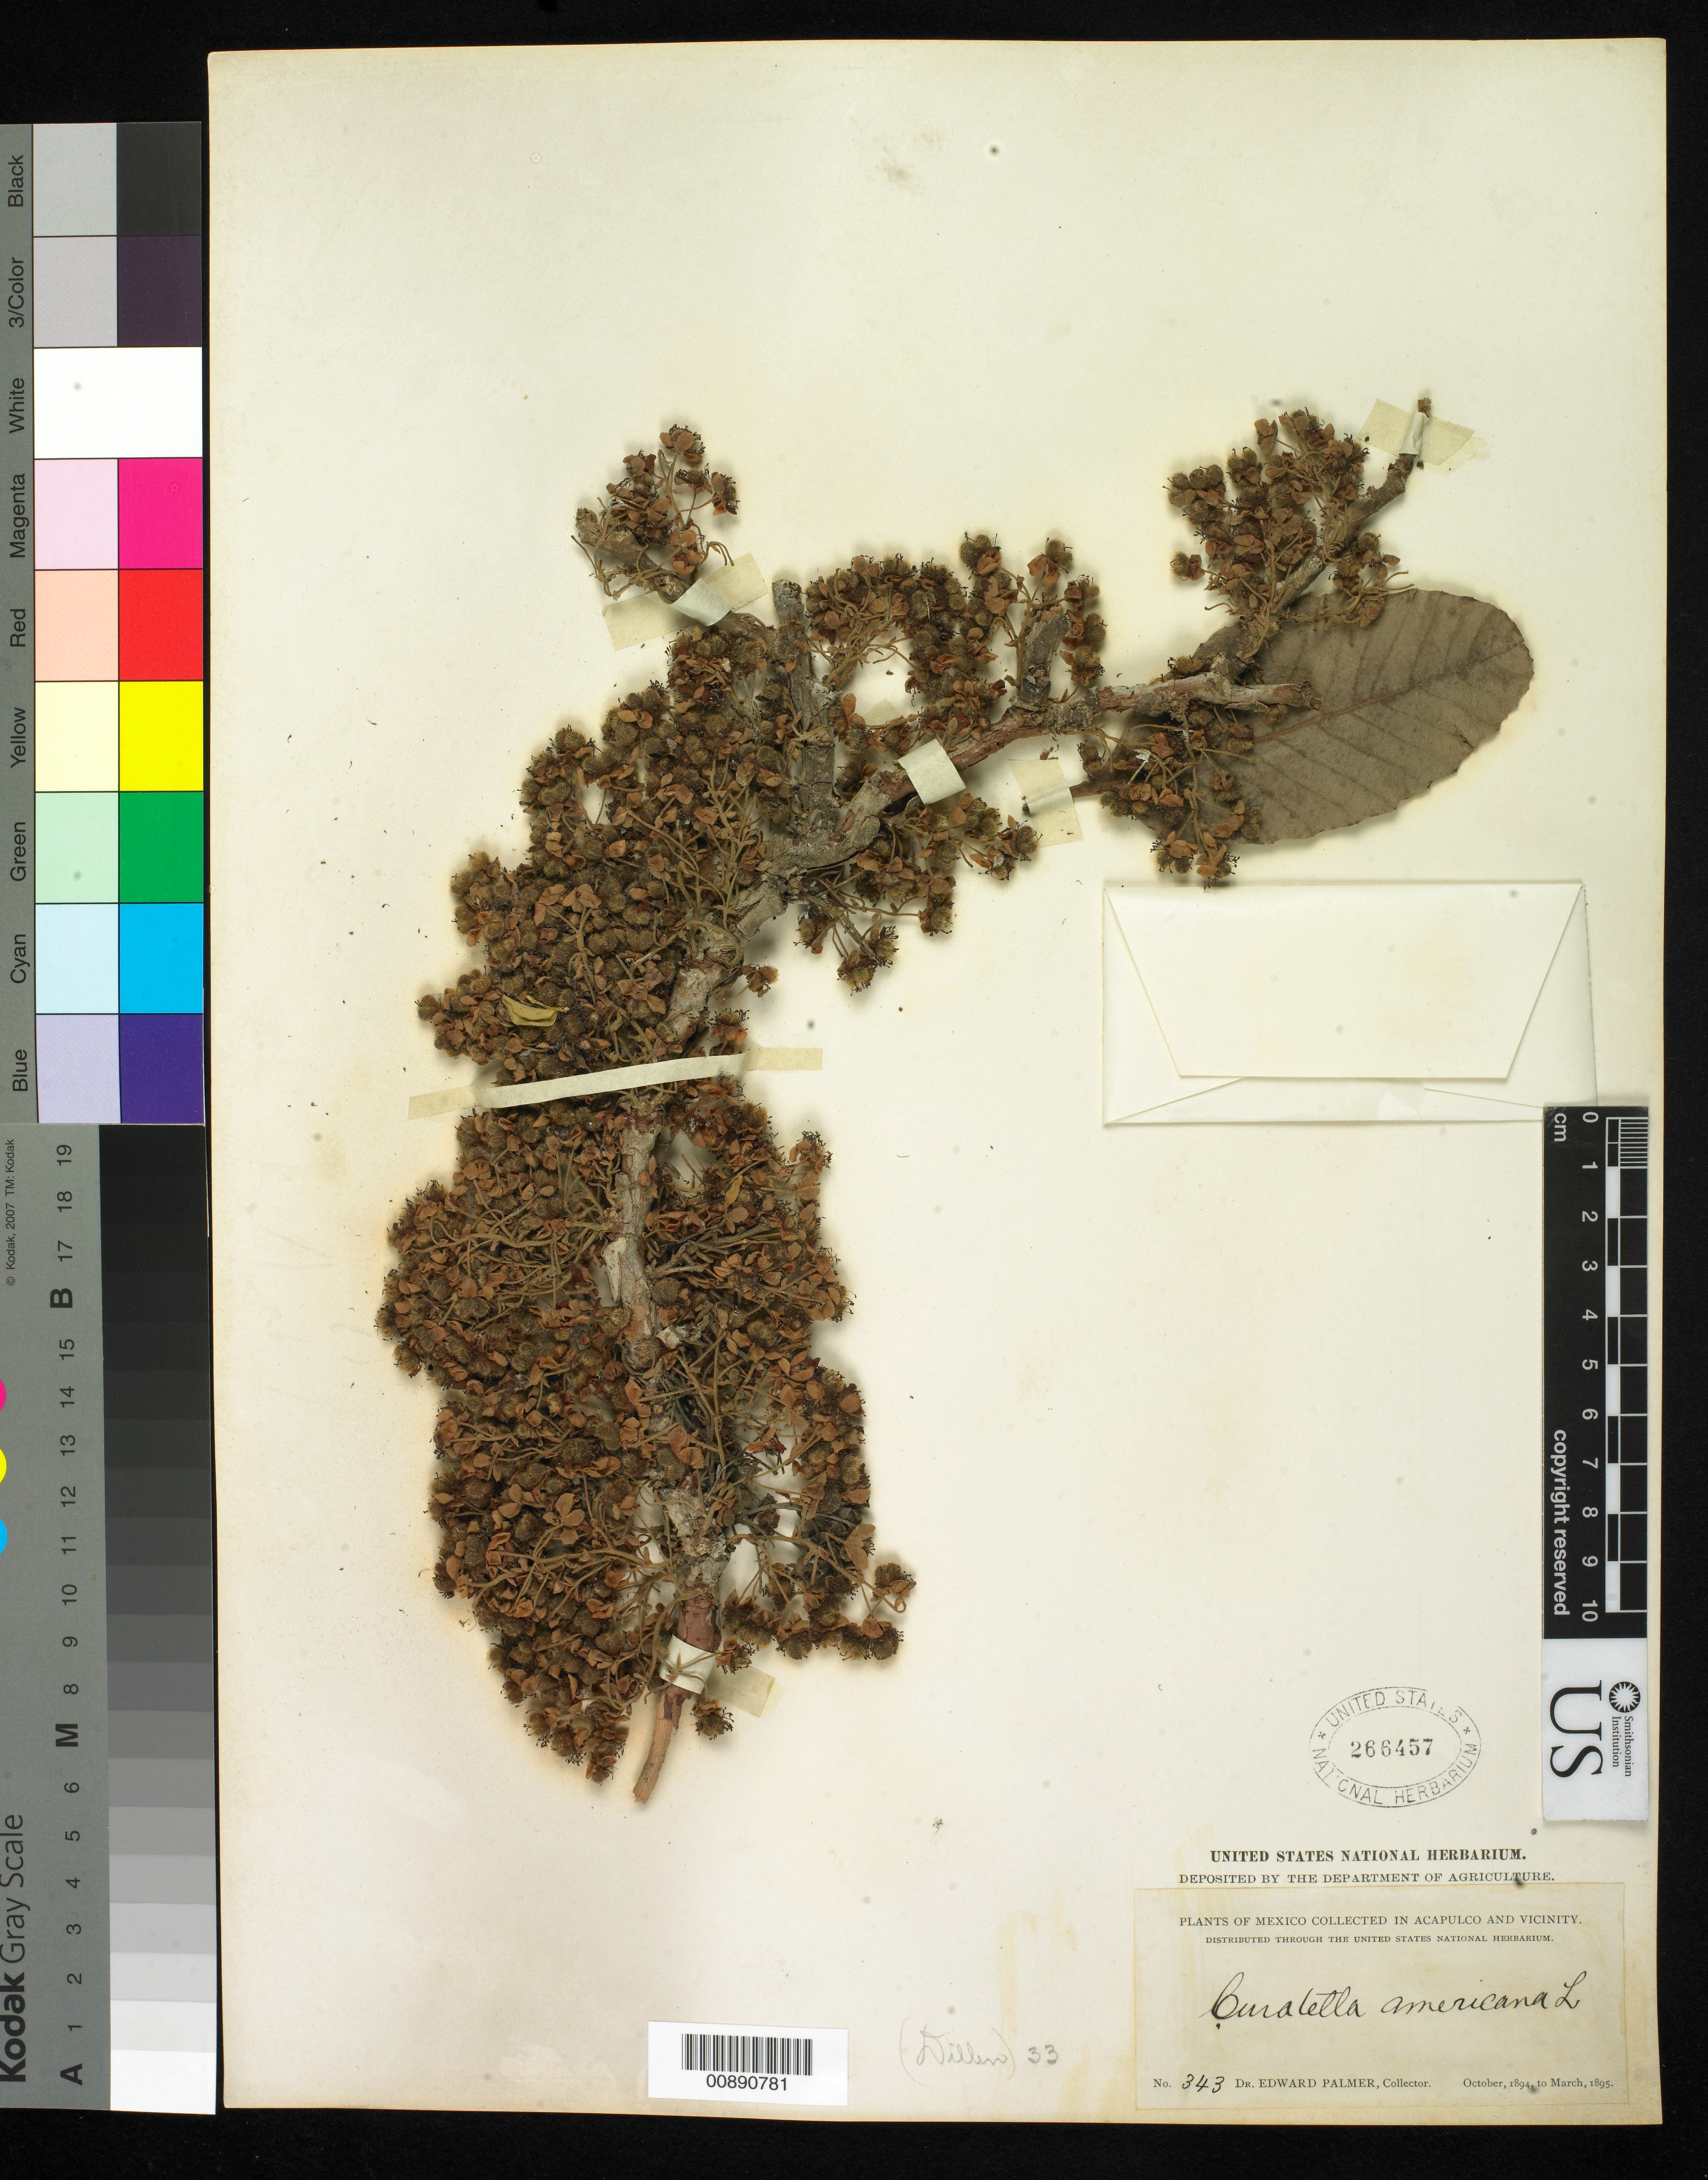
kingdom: Plantae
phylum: Tracheophyta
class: Magnoliopsida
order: Dilleniales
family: Dilleniaceae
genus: Curatella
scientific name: Curatella americana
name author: L.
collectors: E. Palmer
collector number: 343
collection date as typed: Oct 1894 to -- Mar 1895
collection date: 1894-10/1895-03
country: Mexico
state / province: Guerrero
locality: Acapulco, Guerrero and vicinity.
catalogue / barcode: US 266457